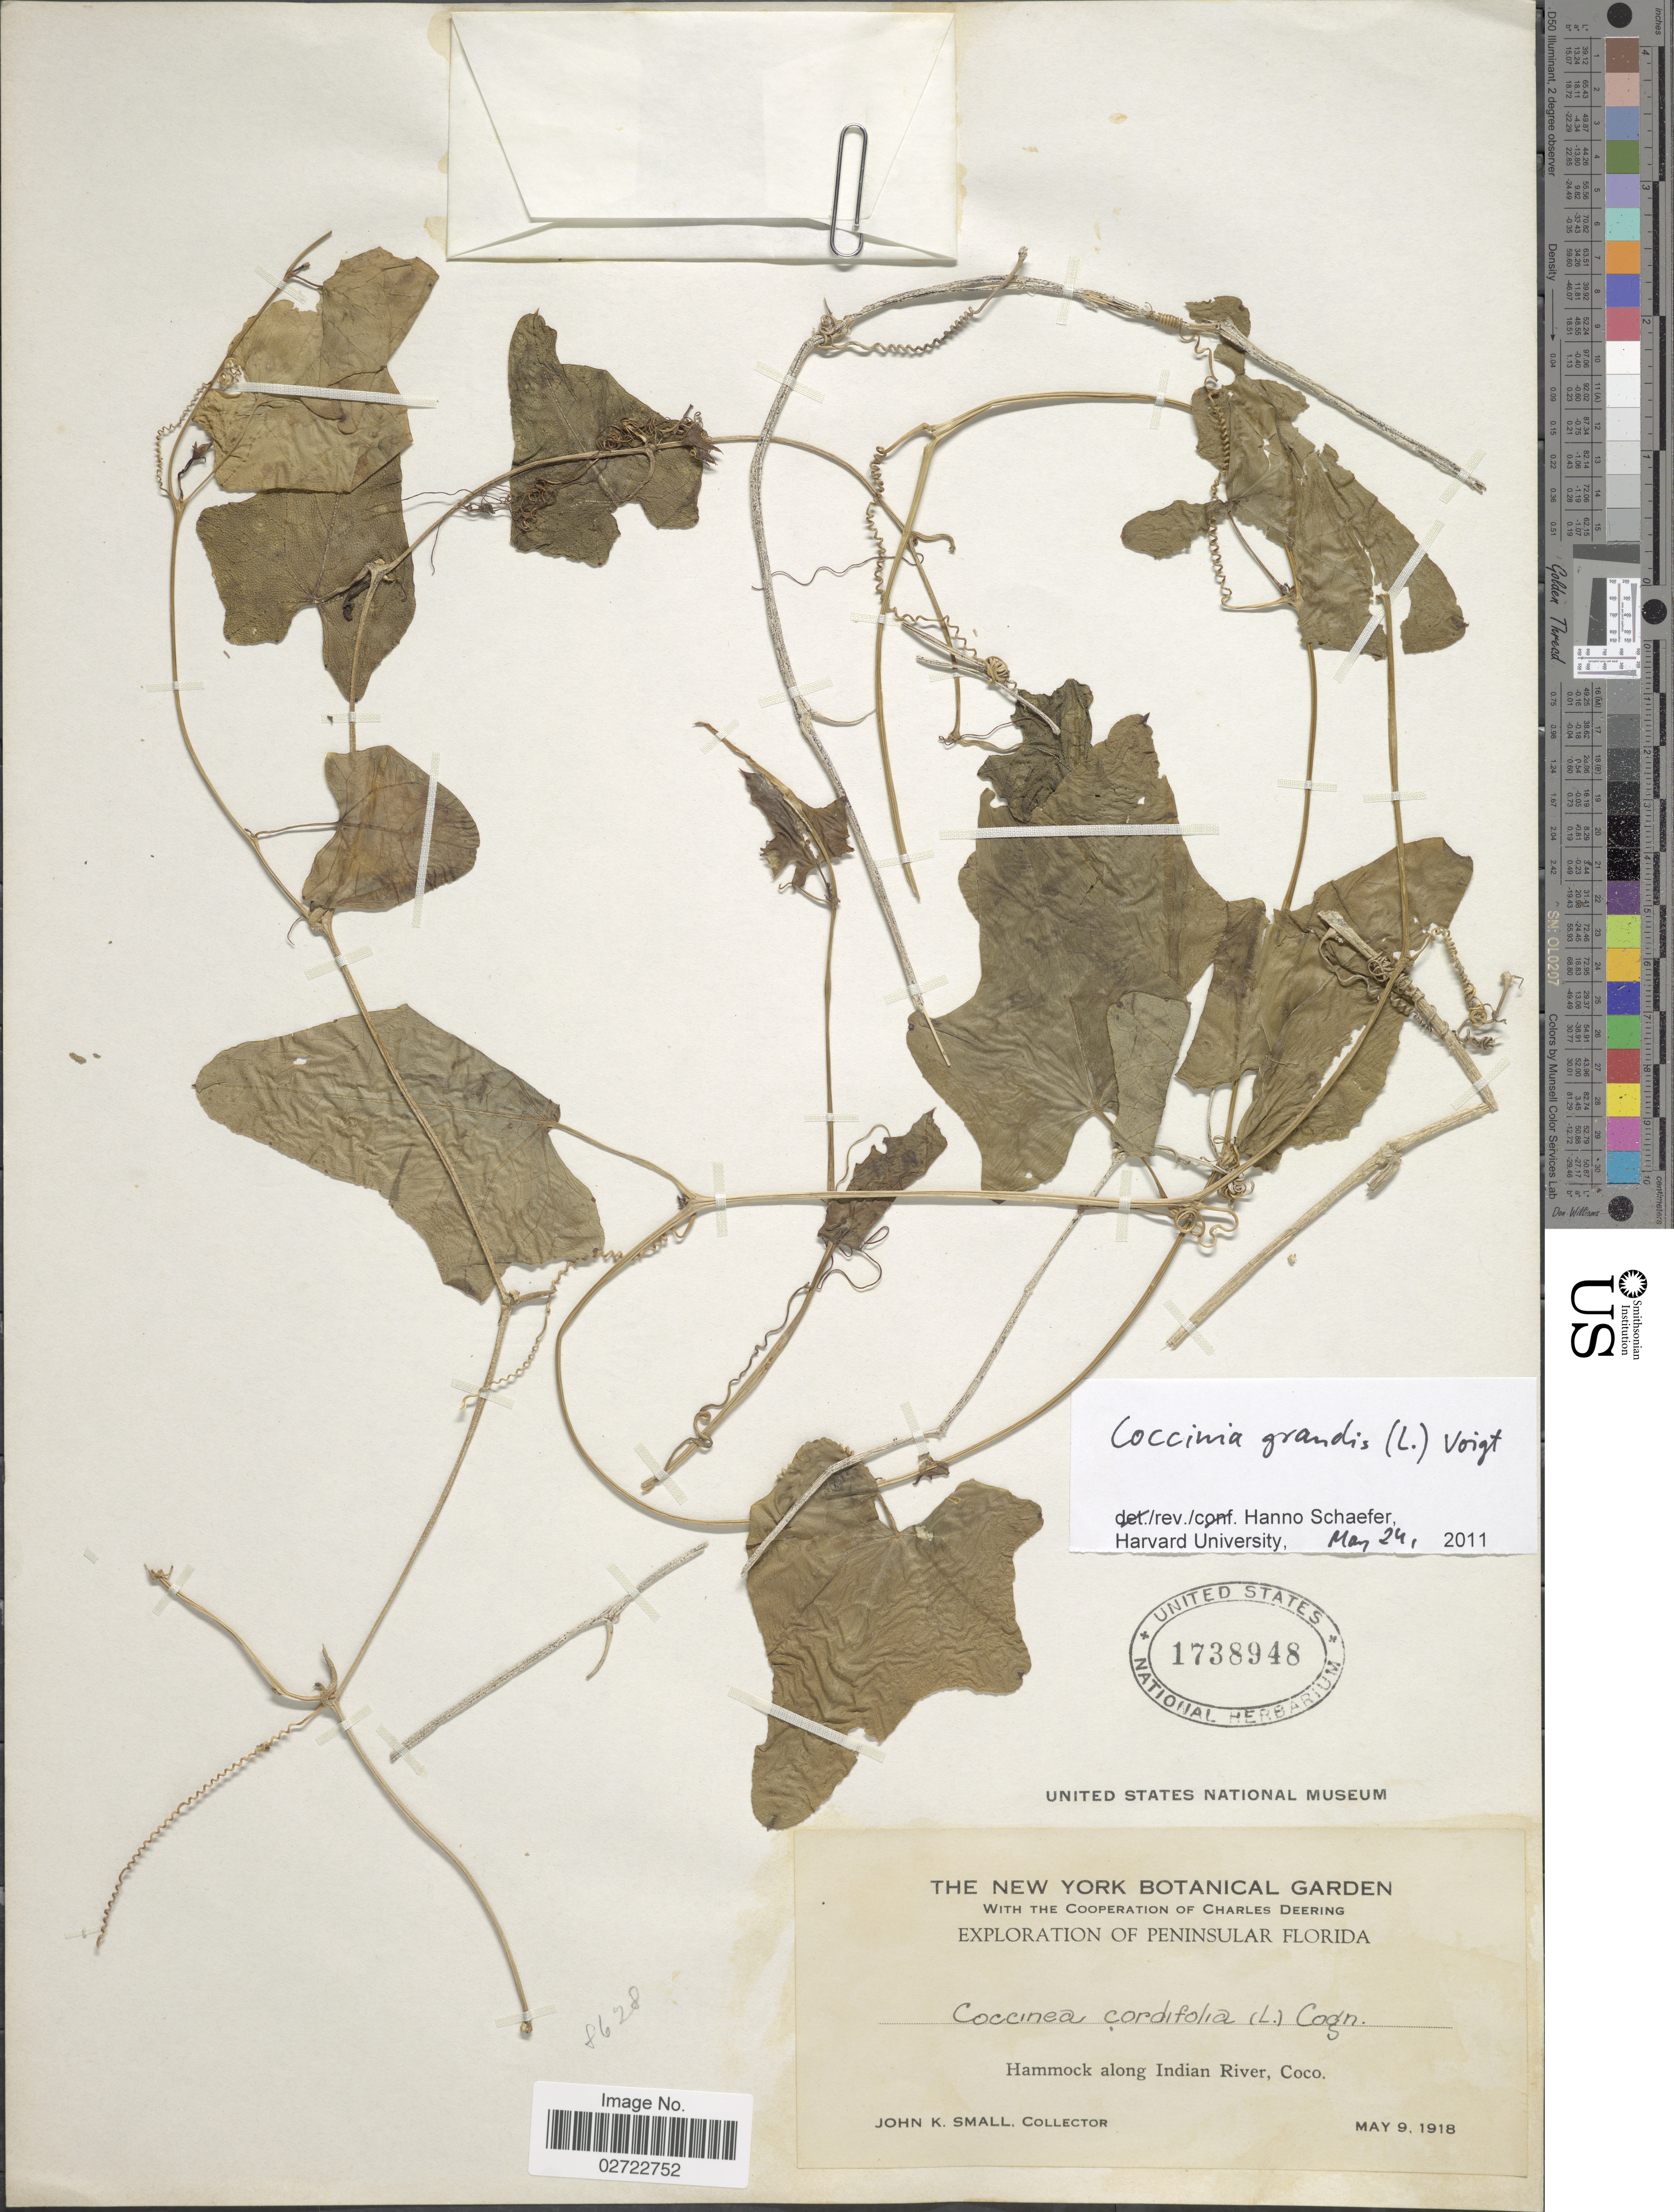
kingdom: Plantae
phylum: Tracheophyta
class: Magnoliopsida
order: Cucurbitales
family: Cucurbitaceae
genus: Coccinia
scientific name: Coccinia grandis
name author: (L.) Voigt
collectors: J. K. Small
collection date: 1918-05-09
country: United States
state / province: Florida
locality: Peninsular Florida, Hammock along Indian River, Coco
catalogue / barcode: US 1738948